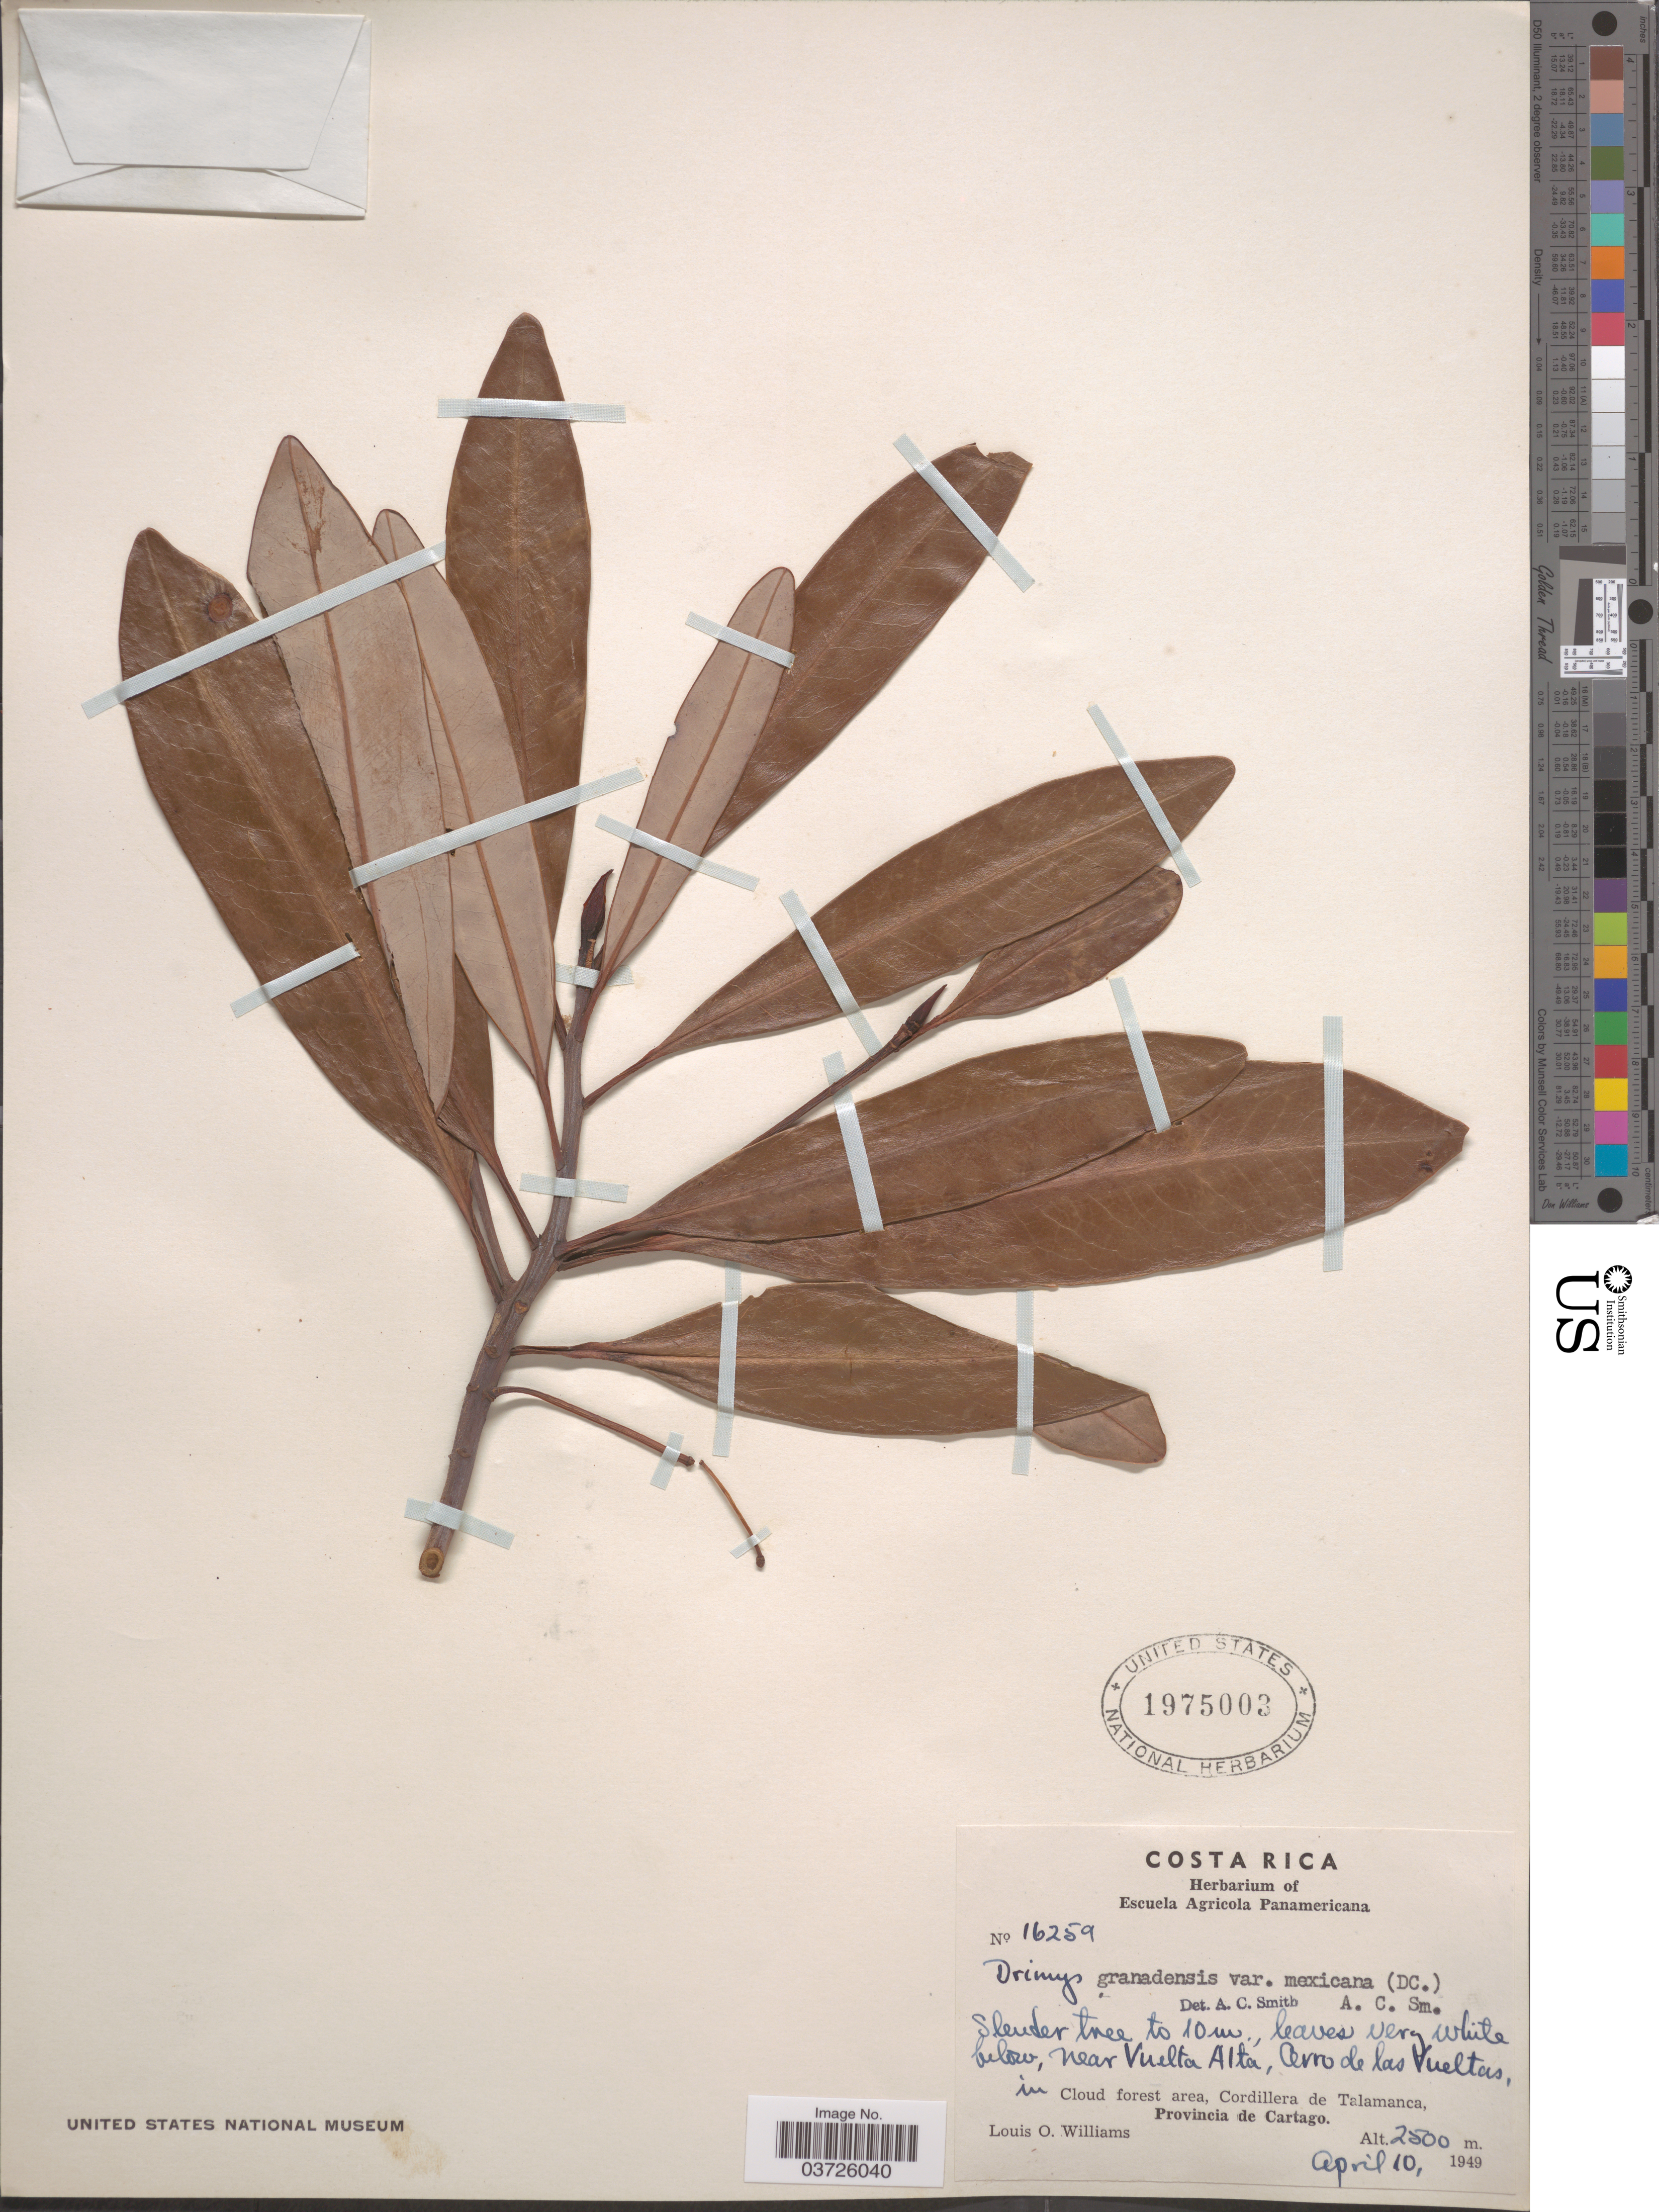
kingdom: Plantae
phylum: Tracheophyta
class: Magnoliopsida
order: Canellales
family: Winteraceae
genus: Drimys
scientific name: Drimys granadensis var. mexicana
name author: L. f.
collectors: L. O. Williams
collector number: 16259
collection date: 1949-04-10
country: Costa Rica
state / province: Cartago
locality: Near Vuelta Alta, Cerro de las Vueltas, in cloud forest area, Cordillera de Talamanca.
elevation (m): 2500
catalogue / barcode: US 1975003